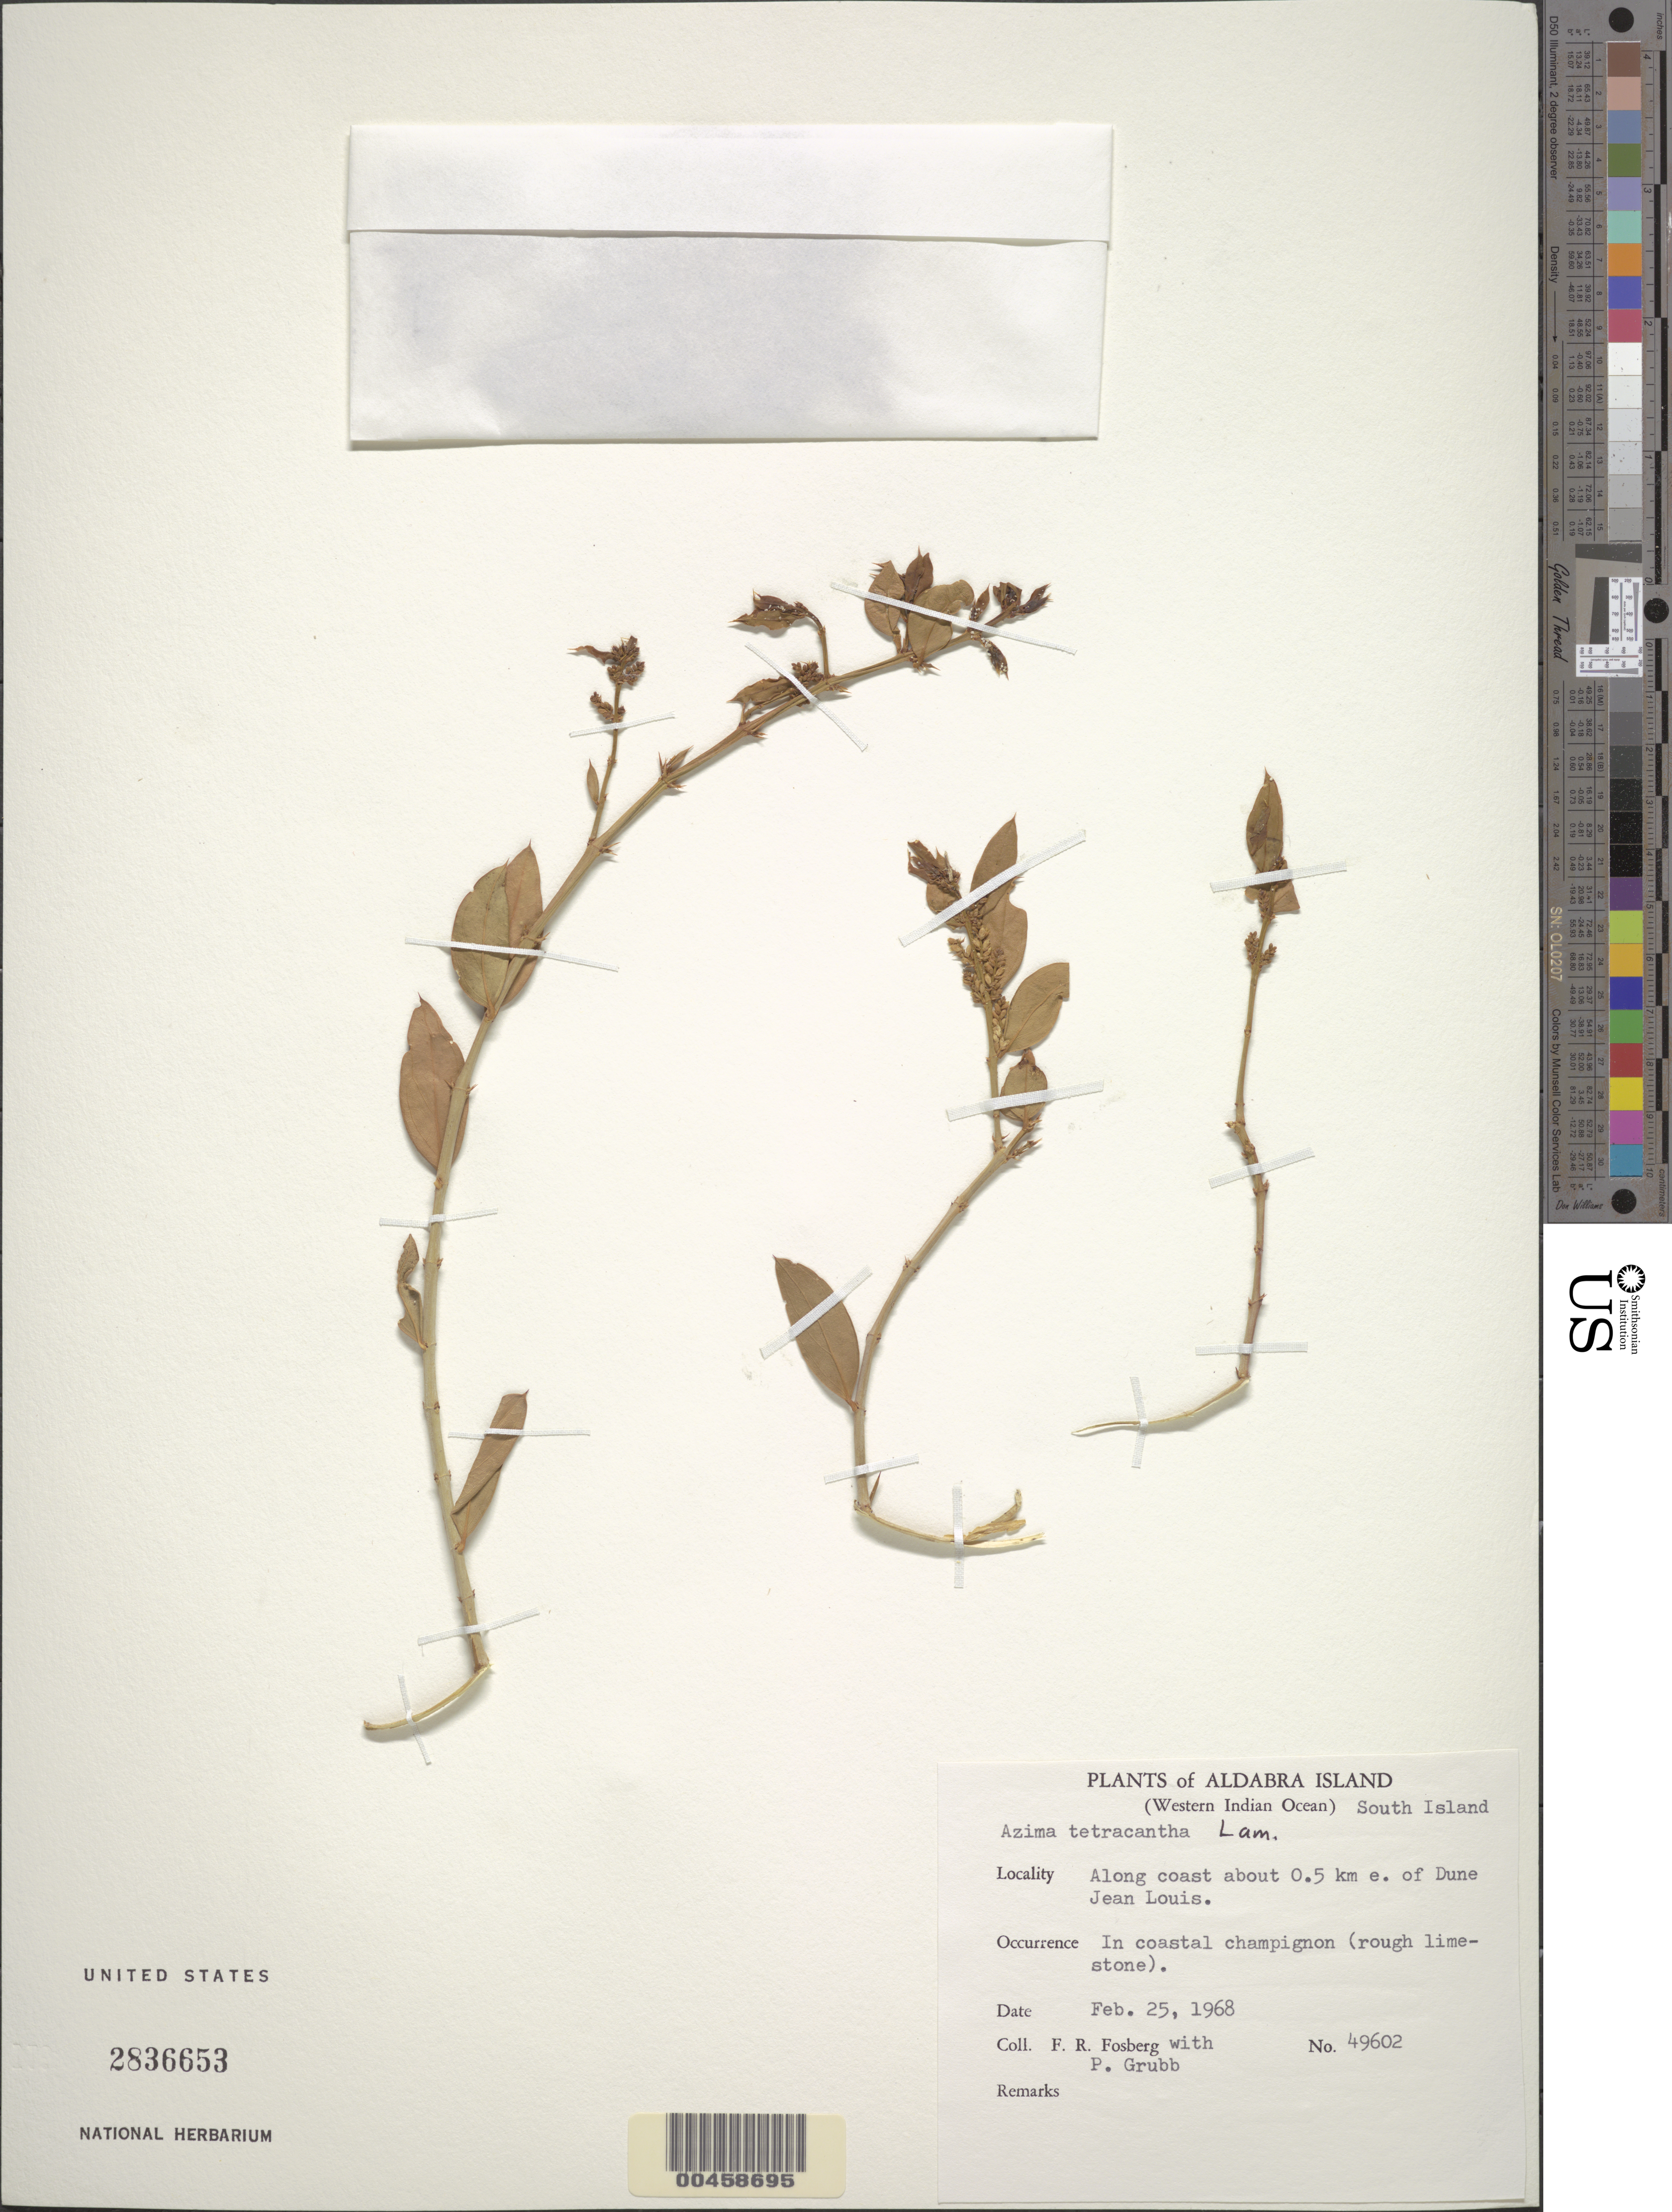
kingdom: Plantae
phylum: Tracheophyta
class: Magnoliopsida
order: Brassicales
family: Salvadoraceae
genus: Azima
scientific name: Azima tetracantha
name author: Lam.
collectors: F. R. Fosberg & P. J. Grubb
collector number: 49602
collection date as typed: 25 Feb 1968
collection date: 1968-02-25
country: Seychelles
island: Aldabra Atoll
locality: Dune Jean Louis, 0.5 km E of; along coast, South Islet. [South Island part of Aldabra Island (Atoll)?]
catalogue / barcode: US 2836653